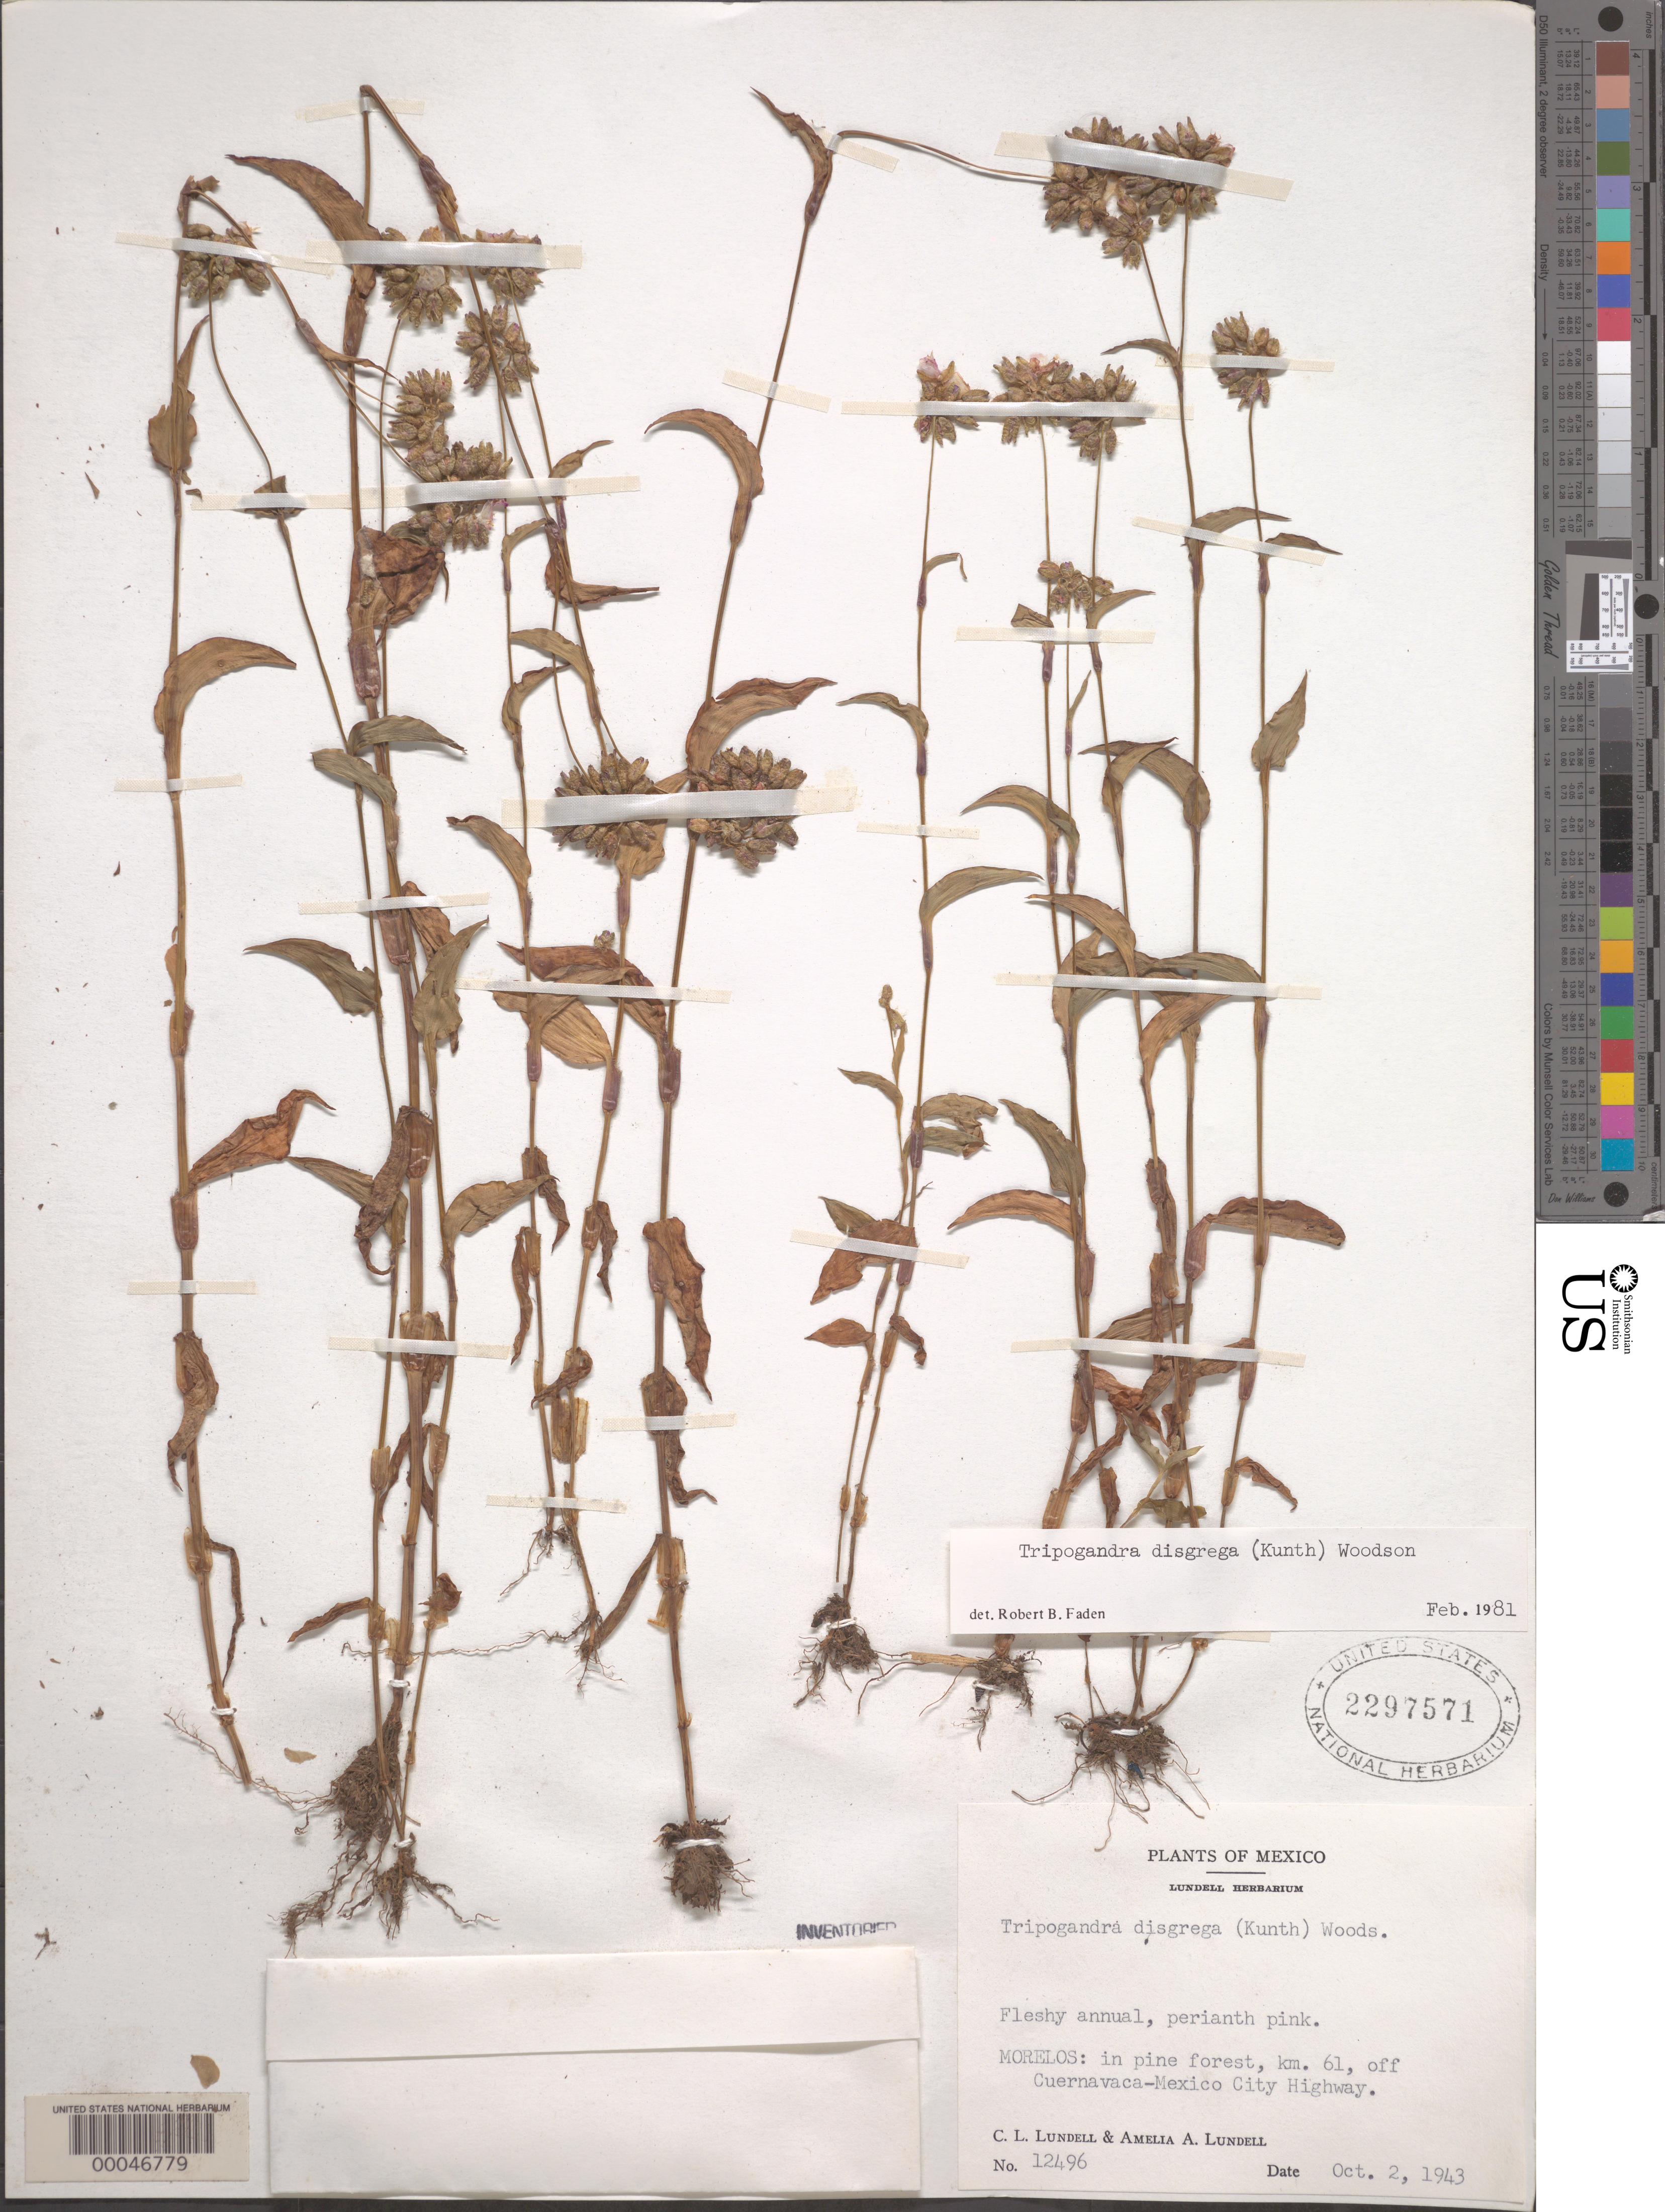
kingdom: Plantae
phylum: Tracheophyta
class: Liliopsida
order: Commelinales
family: Commelinaceae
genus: Tripogandra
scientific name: Tripogandra disgrega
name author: (Kunth) Woodson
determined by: Faden, Robert B., (US), Smithsonian Institution - National Museum of Natural History (UNITED STATES)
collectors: C. L. Lundell & A. A. Lundell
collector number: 12496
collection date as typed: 02 Oct 1943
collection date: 1943-10-02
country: Mexico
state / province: Morelos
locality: Km 61 off Cuernavaca-Mexico City hwy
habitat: Pine forest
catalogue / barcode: US 2297571